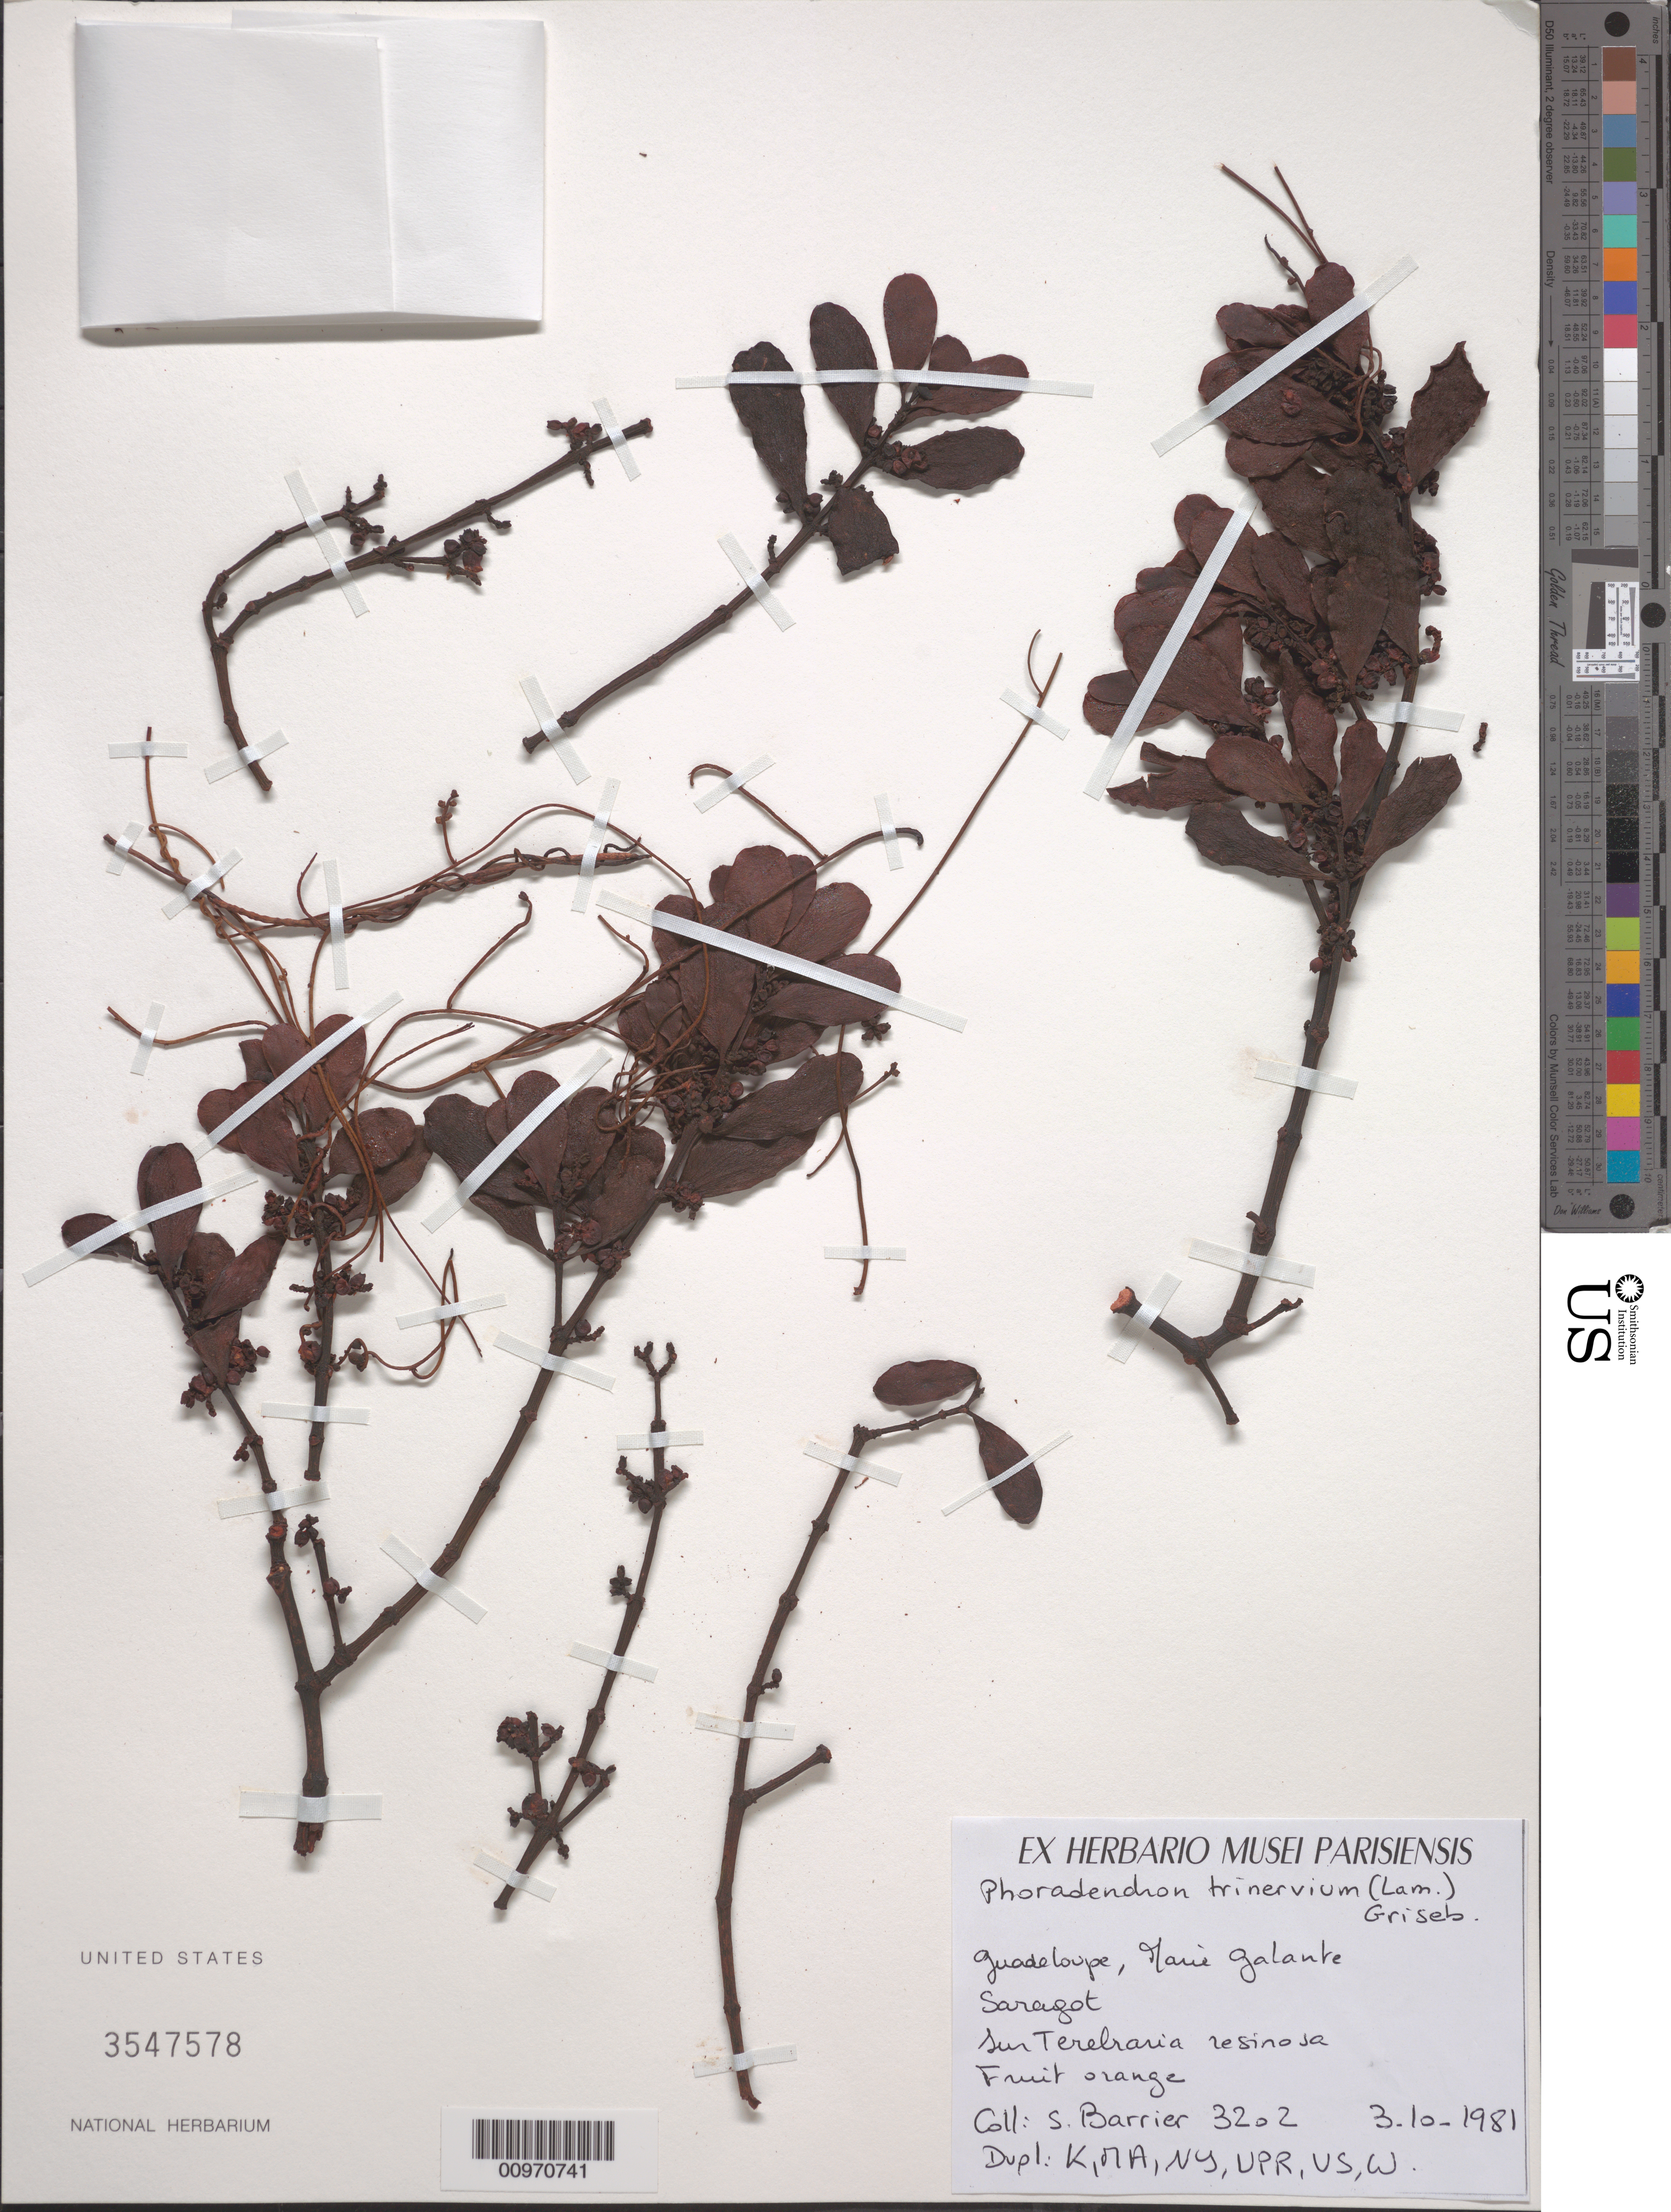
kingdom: Plantae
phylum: Tracheophyta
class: Magnoliopsida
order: Santalales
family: Viscaceae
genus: Phoradendron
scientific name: Phoradendron trinervium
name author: (Lam.) Griseb.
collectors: S. Barrier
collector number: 3202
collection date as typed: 03 Oct 1981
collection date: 1981-10-03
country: Guadeloupe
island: Marie Galante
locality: Marie Galante, Saragot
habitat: Sur Terebraria resinosa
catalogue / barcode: US 3547578